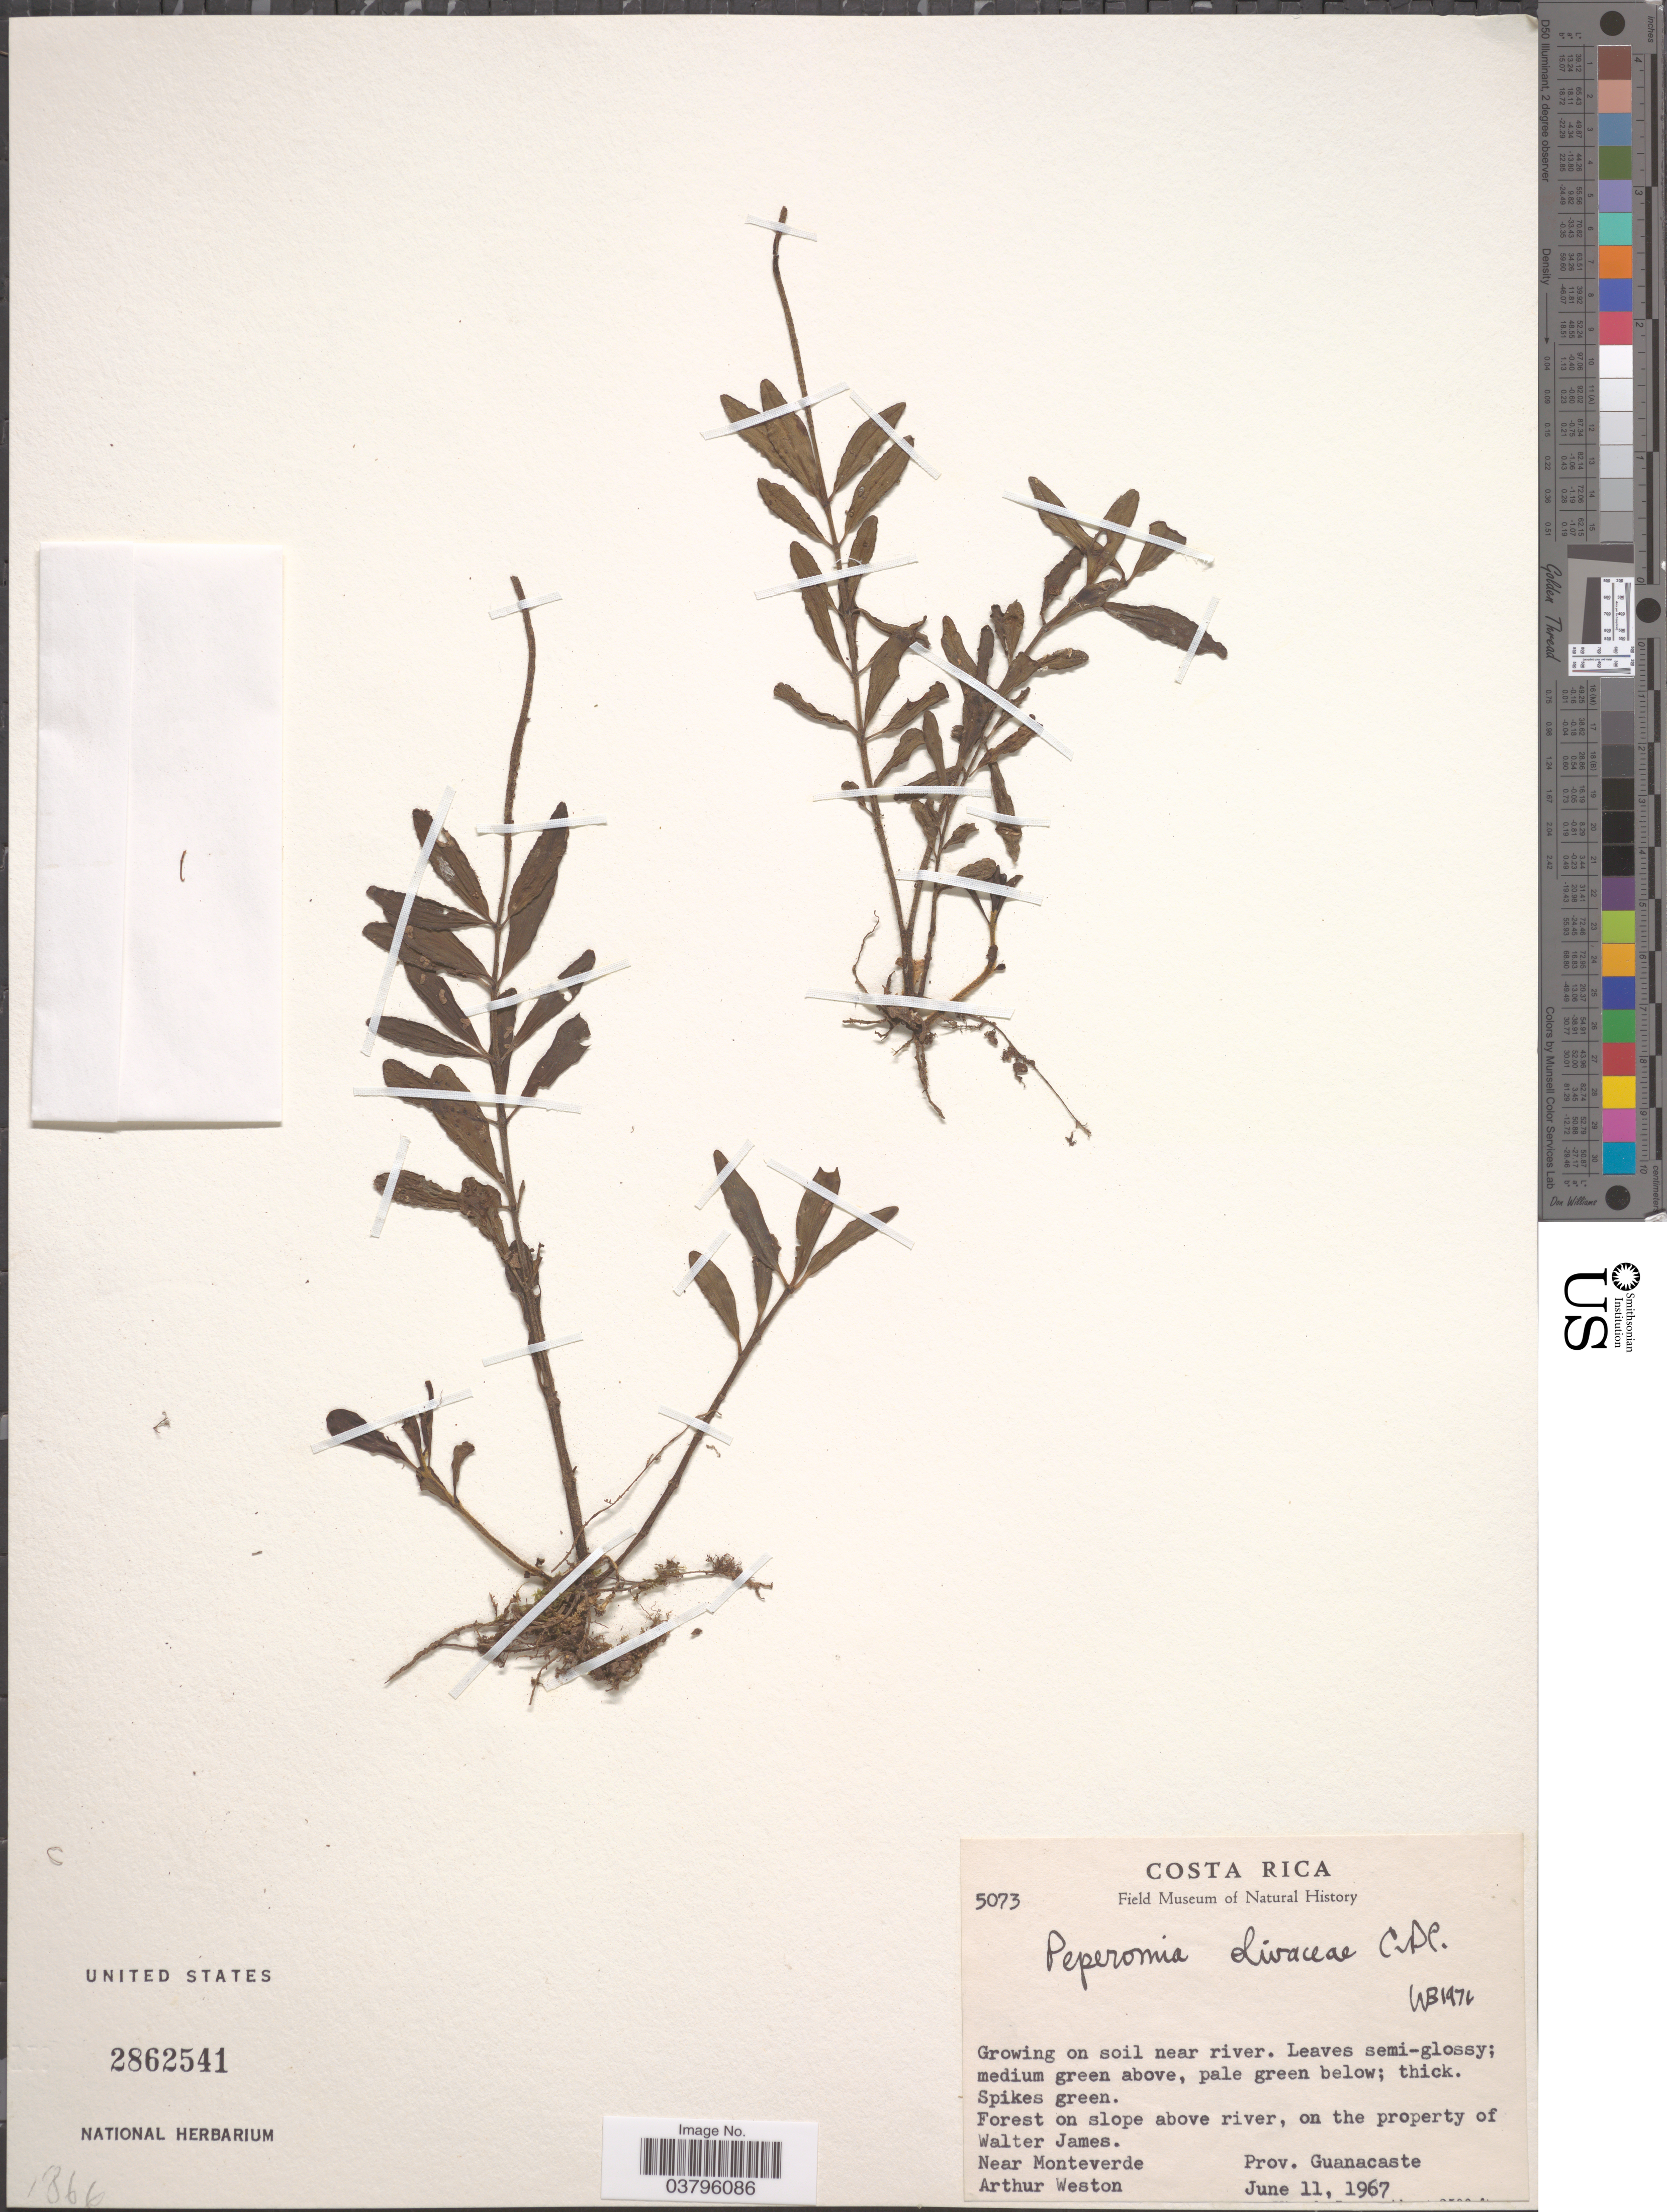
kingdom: Plantae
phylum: Tracheophyta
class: Magnoliopsida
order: Piperales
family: Piperaceae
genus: Peperomia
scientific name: Peperomia olivacea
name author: C. DC.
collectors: A. Weston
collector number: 5073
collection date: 1967-06-11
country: Costa Rica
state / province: Guanacaste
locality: Forest on slope above river, on the property of Walter James. Near Monteverde.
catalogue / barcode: US 2862541